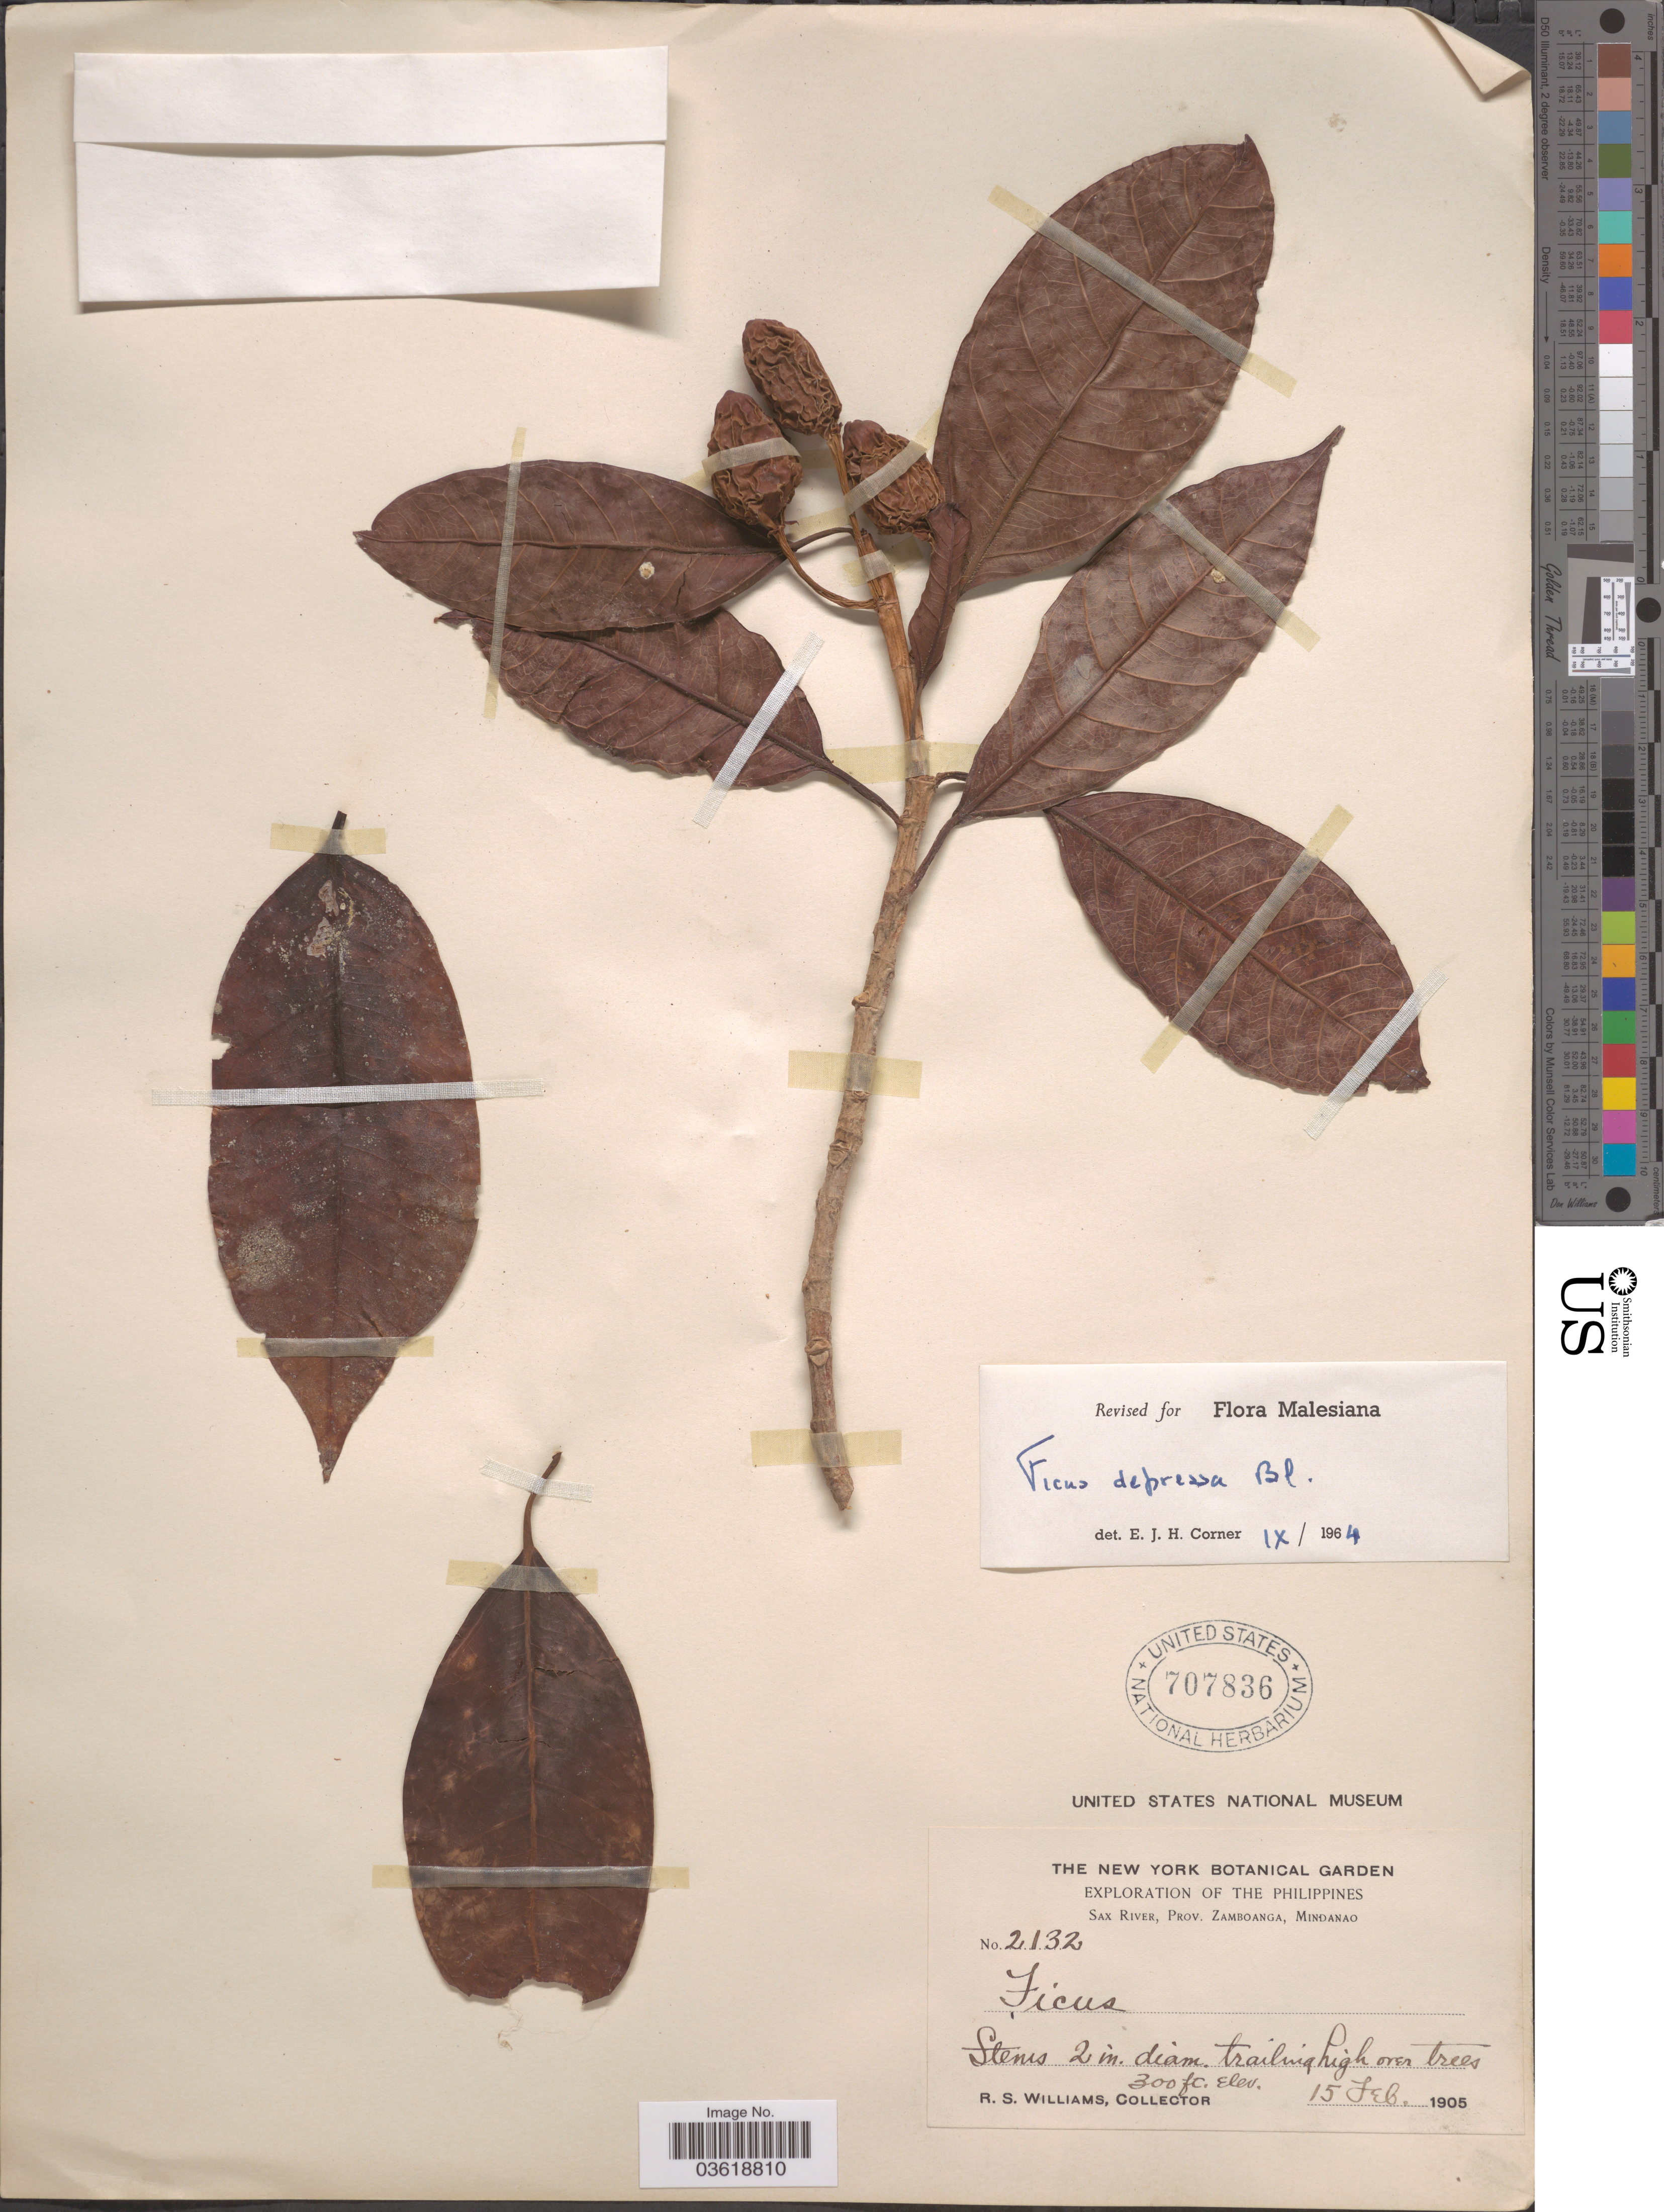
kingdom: Plantae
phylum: Tracheophyta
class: Magnoliopsida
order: Rosales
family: Moraceae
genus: Ficus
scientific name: Ficus depressa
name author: Blume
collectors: R. S. Williams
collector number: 2132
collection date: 1905-02-15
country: Philippines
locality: Sax River, Prov. Zamboanga, Mindanao.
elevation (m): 91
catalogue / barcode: US 707836